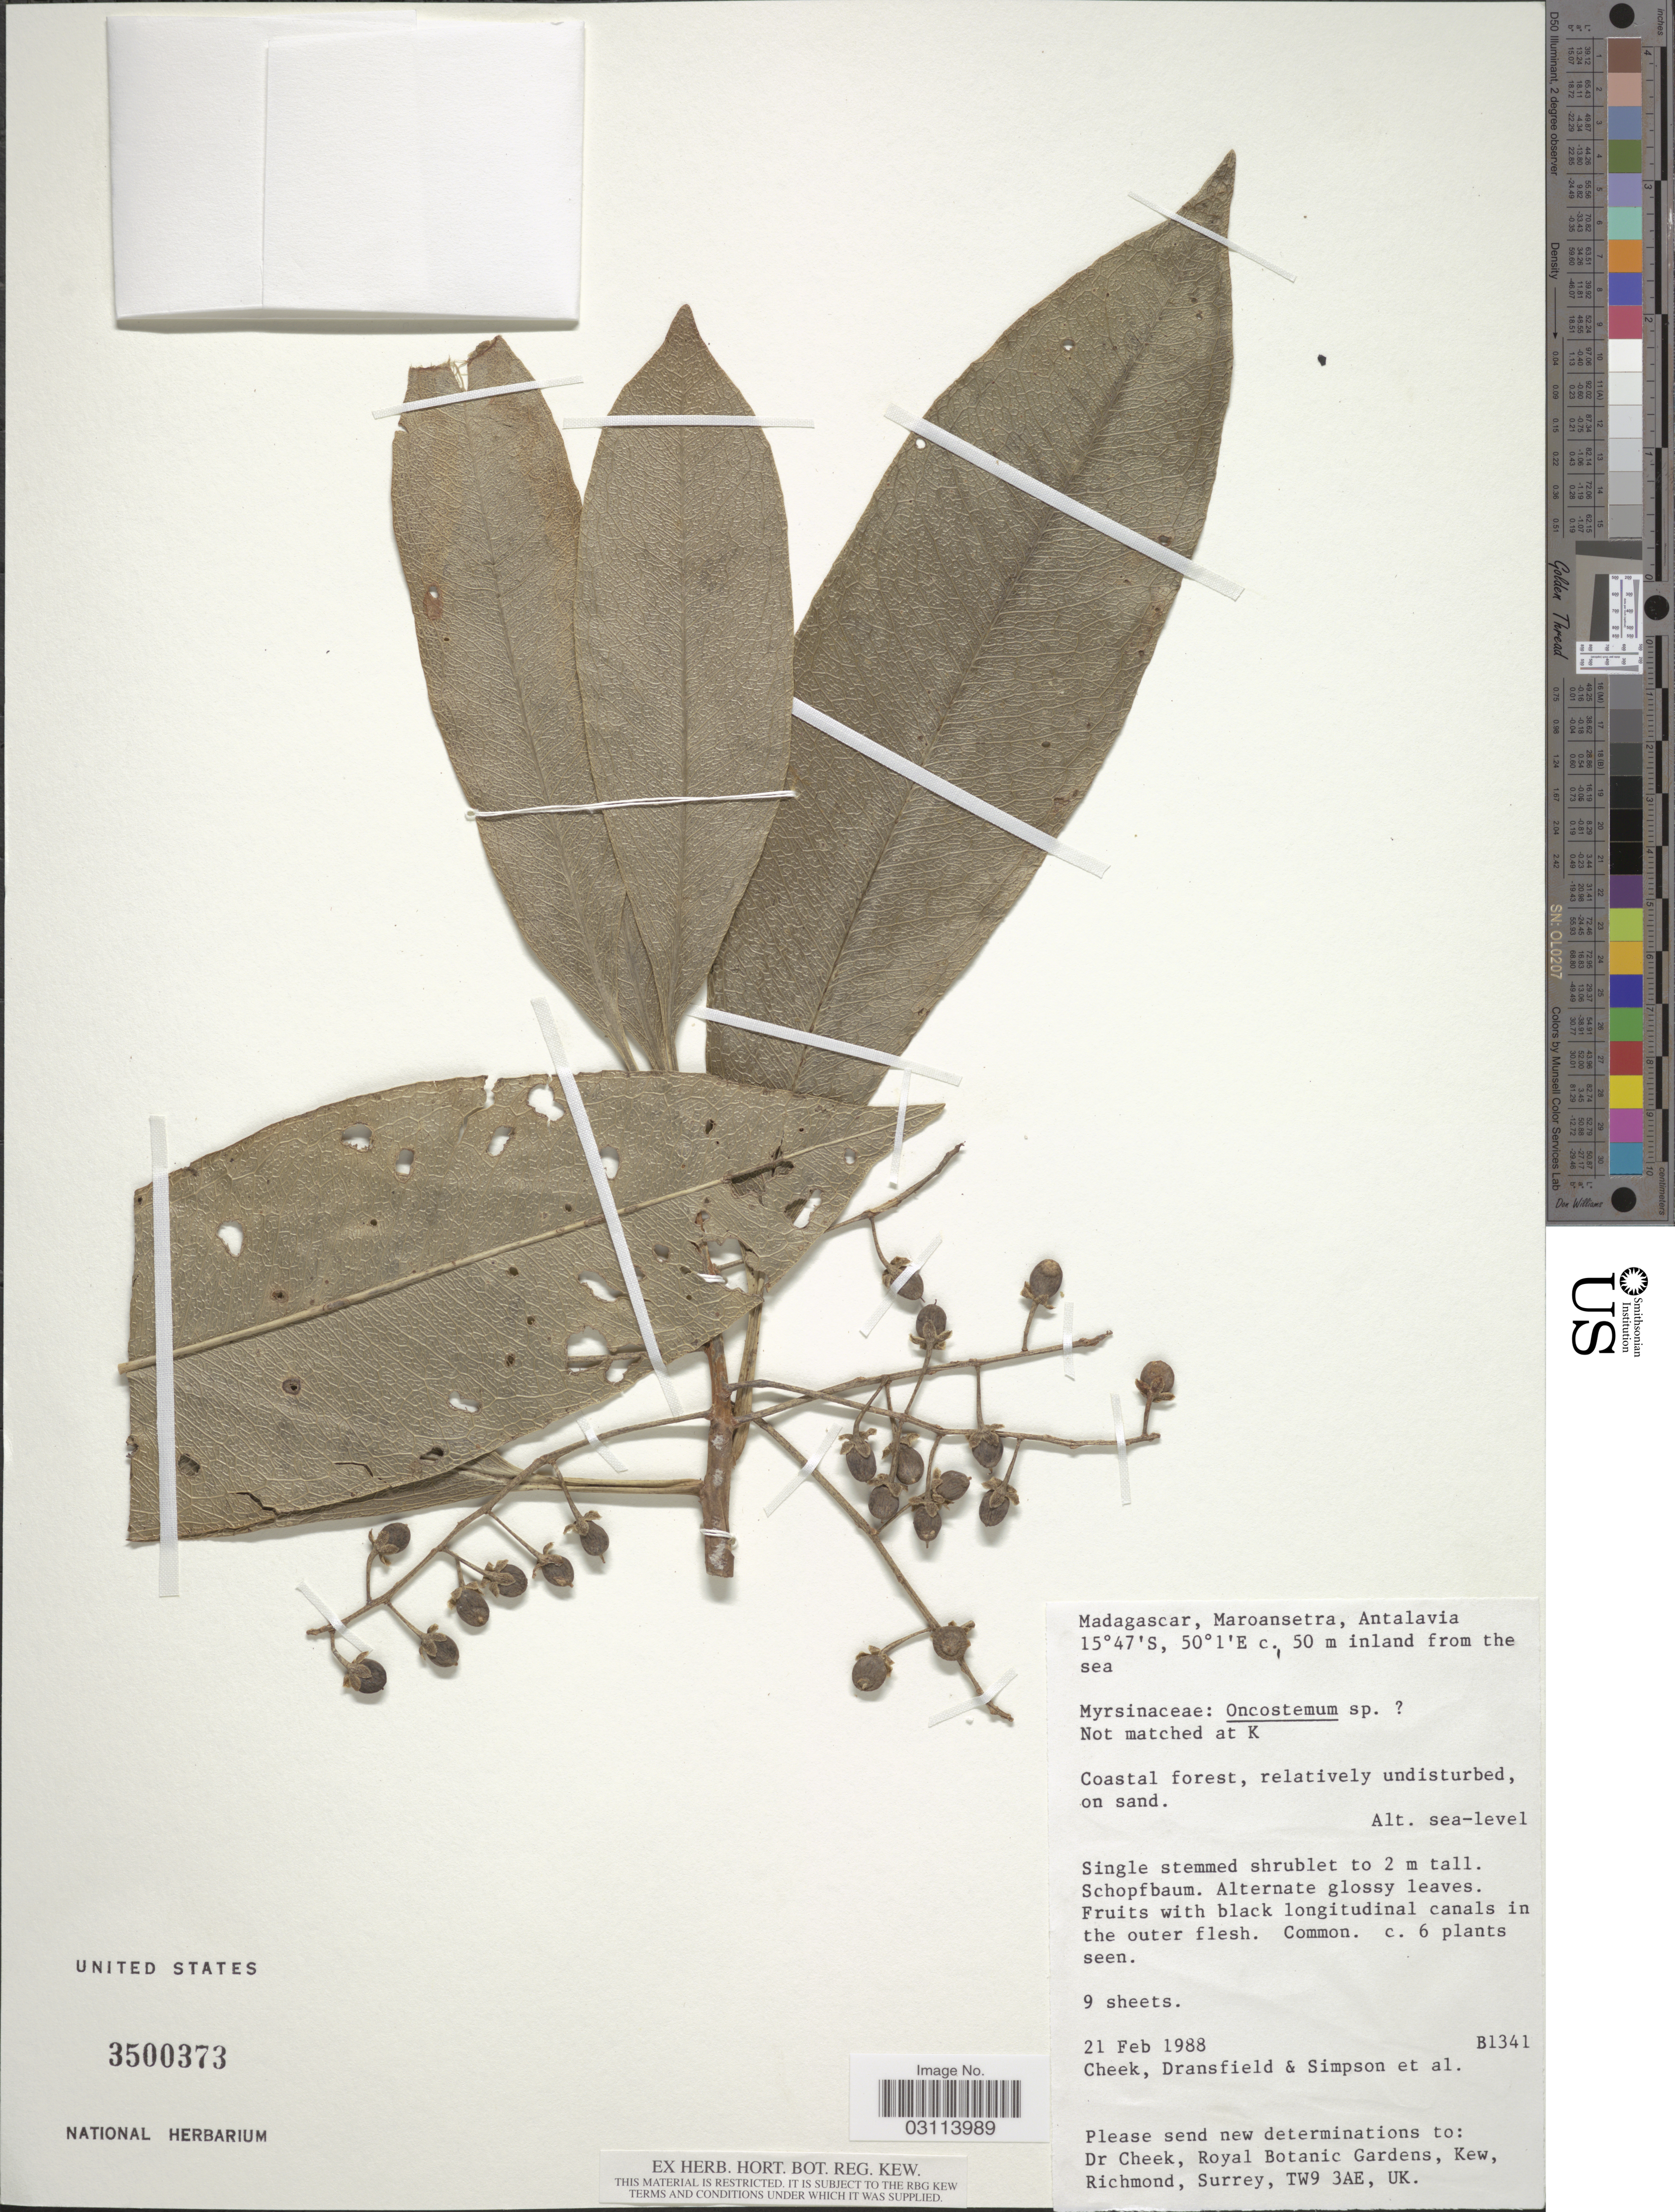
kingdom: Plantae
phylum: Tracheophyta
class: Magnoliopsida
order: Ericales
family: Primulaceae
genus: Oncostemon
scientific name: Oncostemon sp.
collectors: -. Cheek, Dransfield, Simpson, -- & et al.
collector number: B1341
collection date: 1988-02-21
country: Madagascar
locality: Maroansetra, Antalavia., c. 50 m inland from the sea.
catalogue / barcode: US 3500373